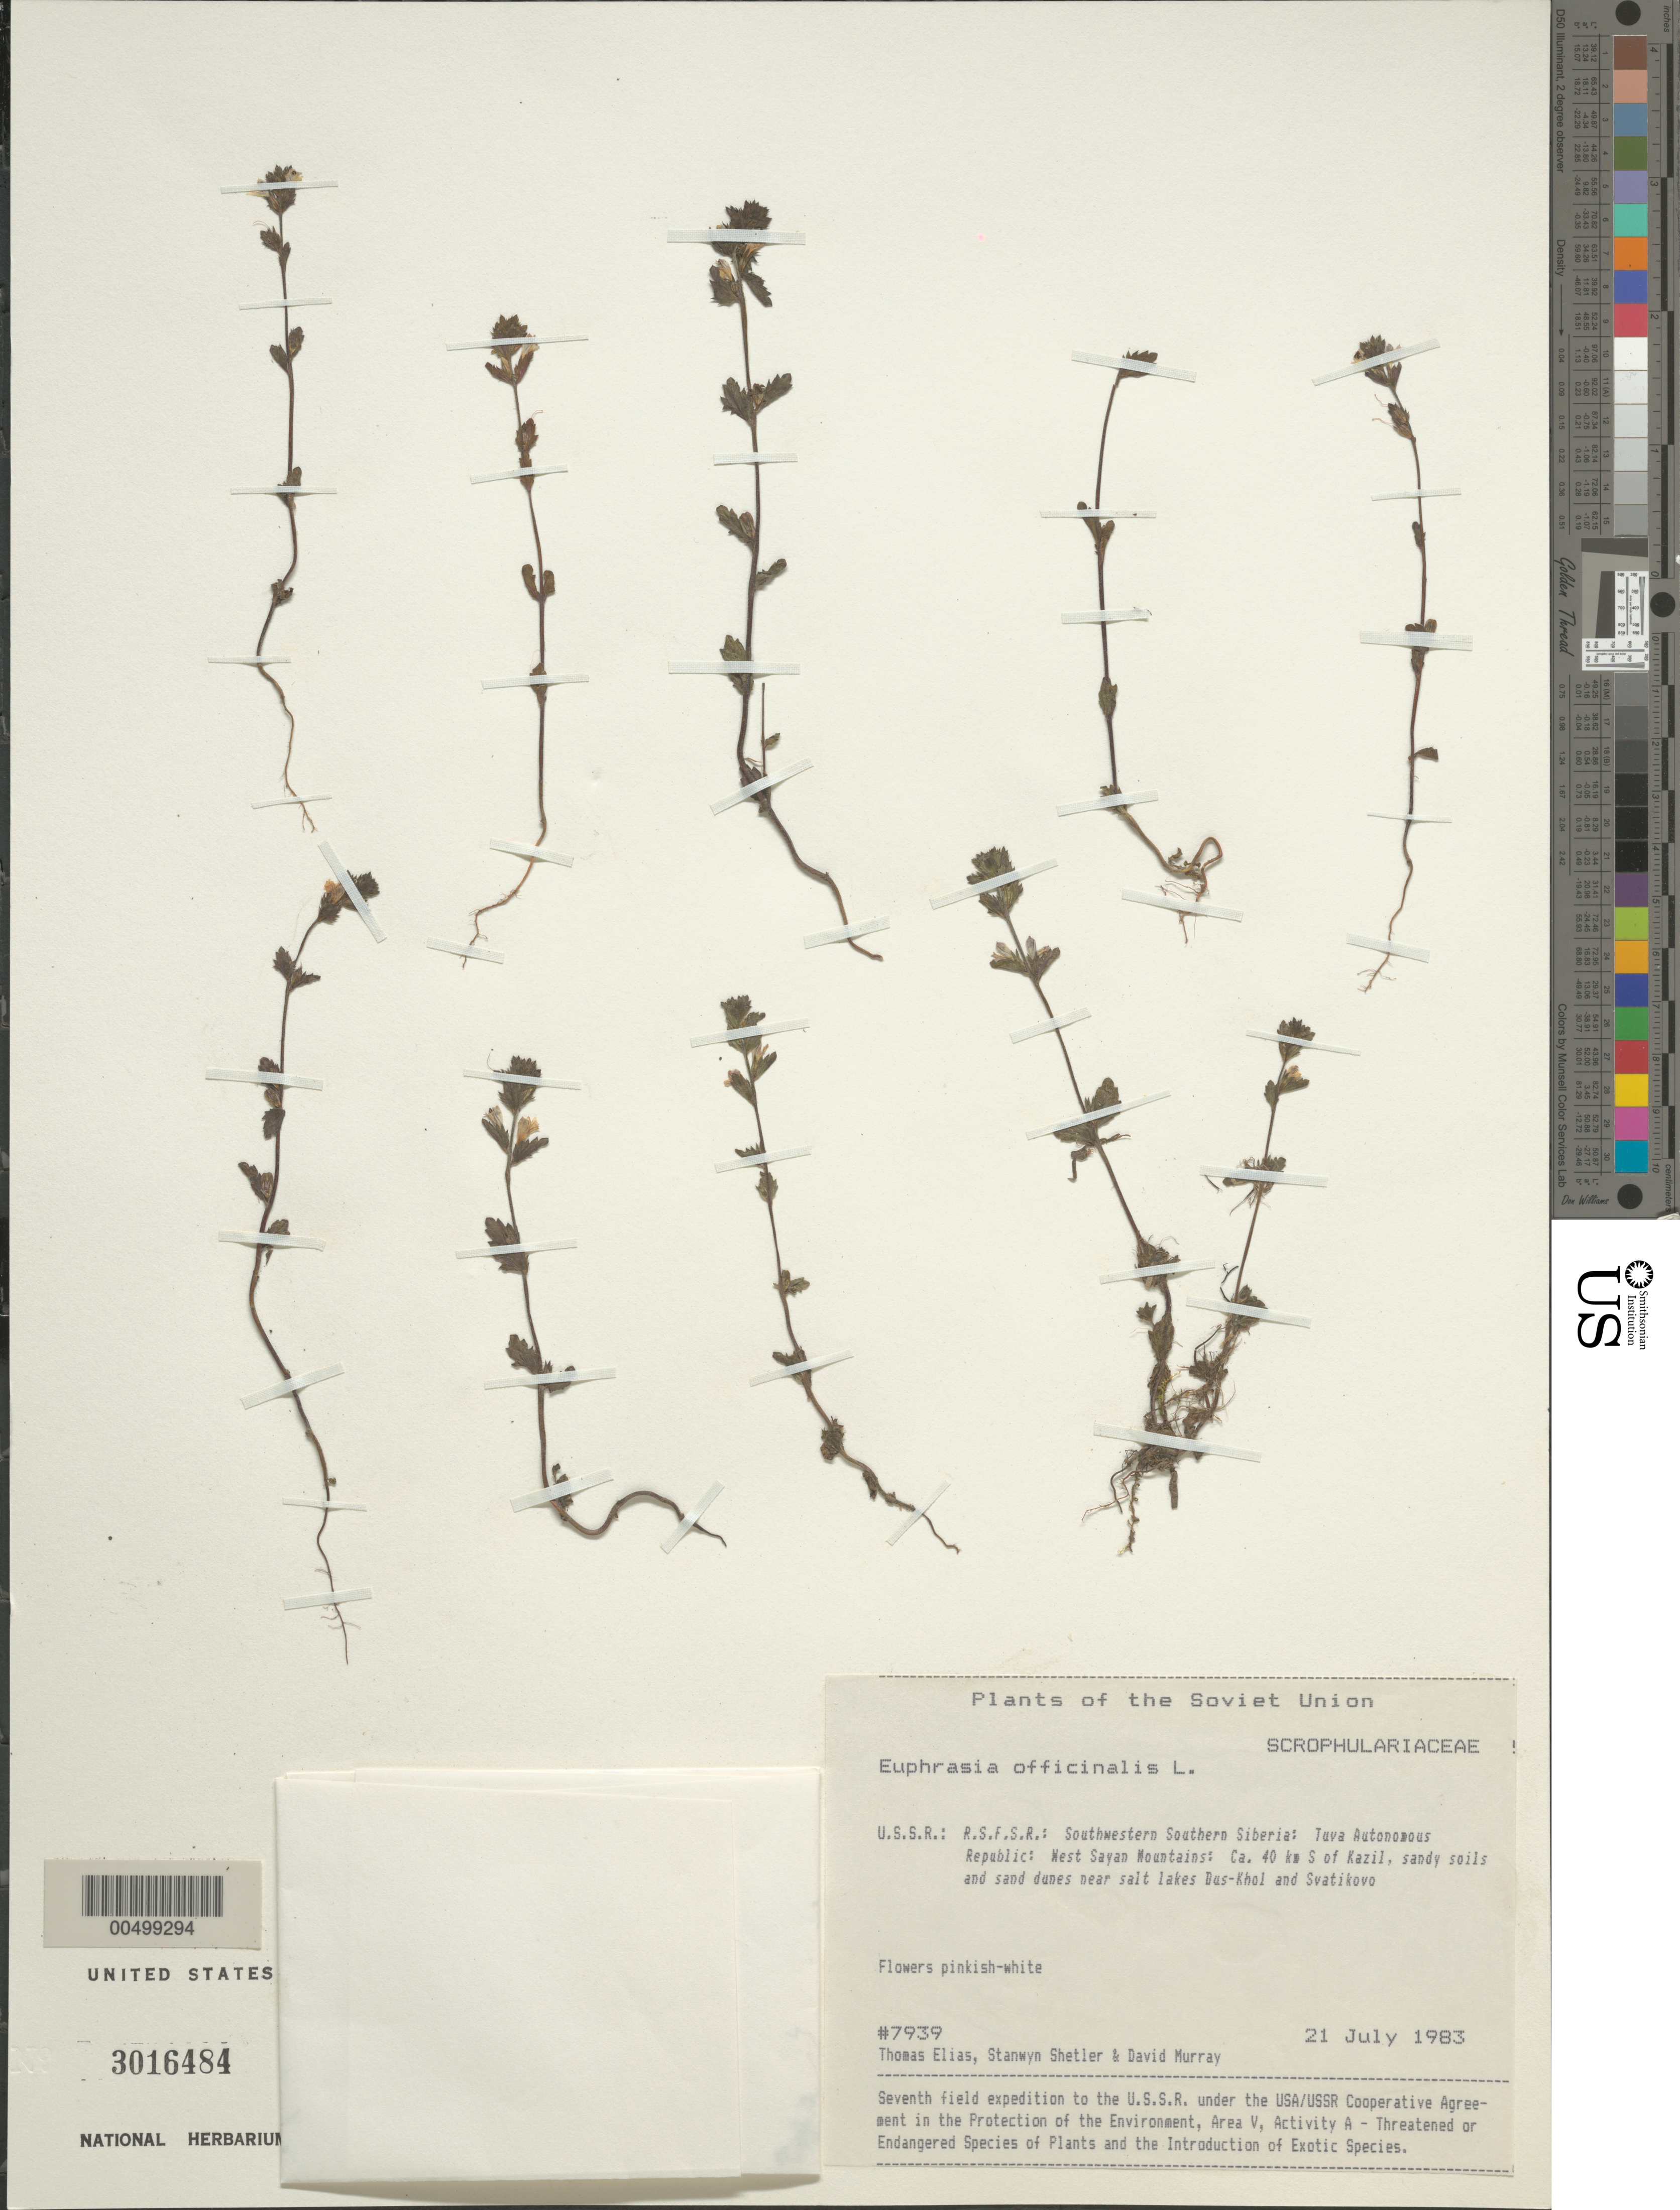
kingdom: Plantae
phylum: Tracheophyta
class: Magnoliopsida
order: Lamiales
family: Orobanchaceae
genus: Euphrasia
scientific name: Euphrasia officinalis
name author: L.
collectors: T. Elias, S. Shetler & D. F. Murray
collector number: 7939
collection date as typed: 21 Jul 1983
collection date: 1983-07-21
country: Russian Federation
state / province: Tuva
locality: West Sayan Mountains, ca. 40 km S of Kazil [Kyzyl], near lakes Dus-Khol and Svatikovo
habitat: sandy soils and sand dunes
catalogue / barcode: US 3016484